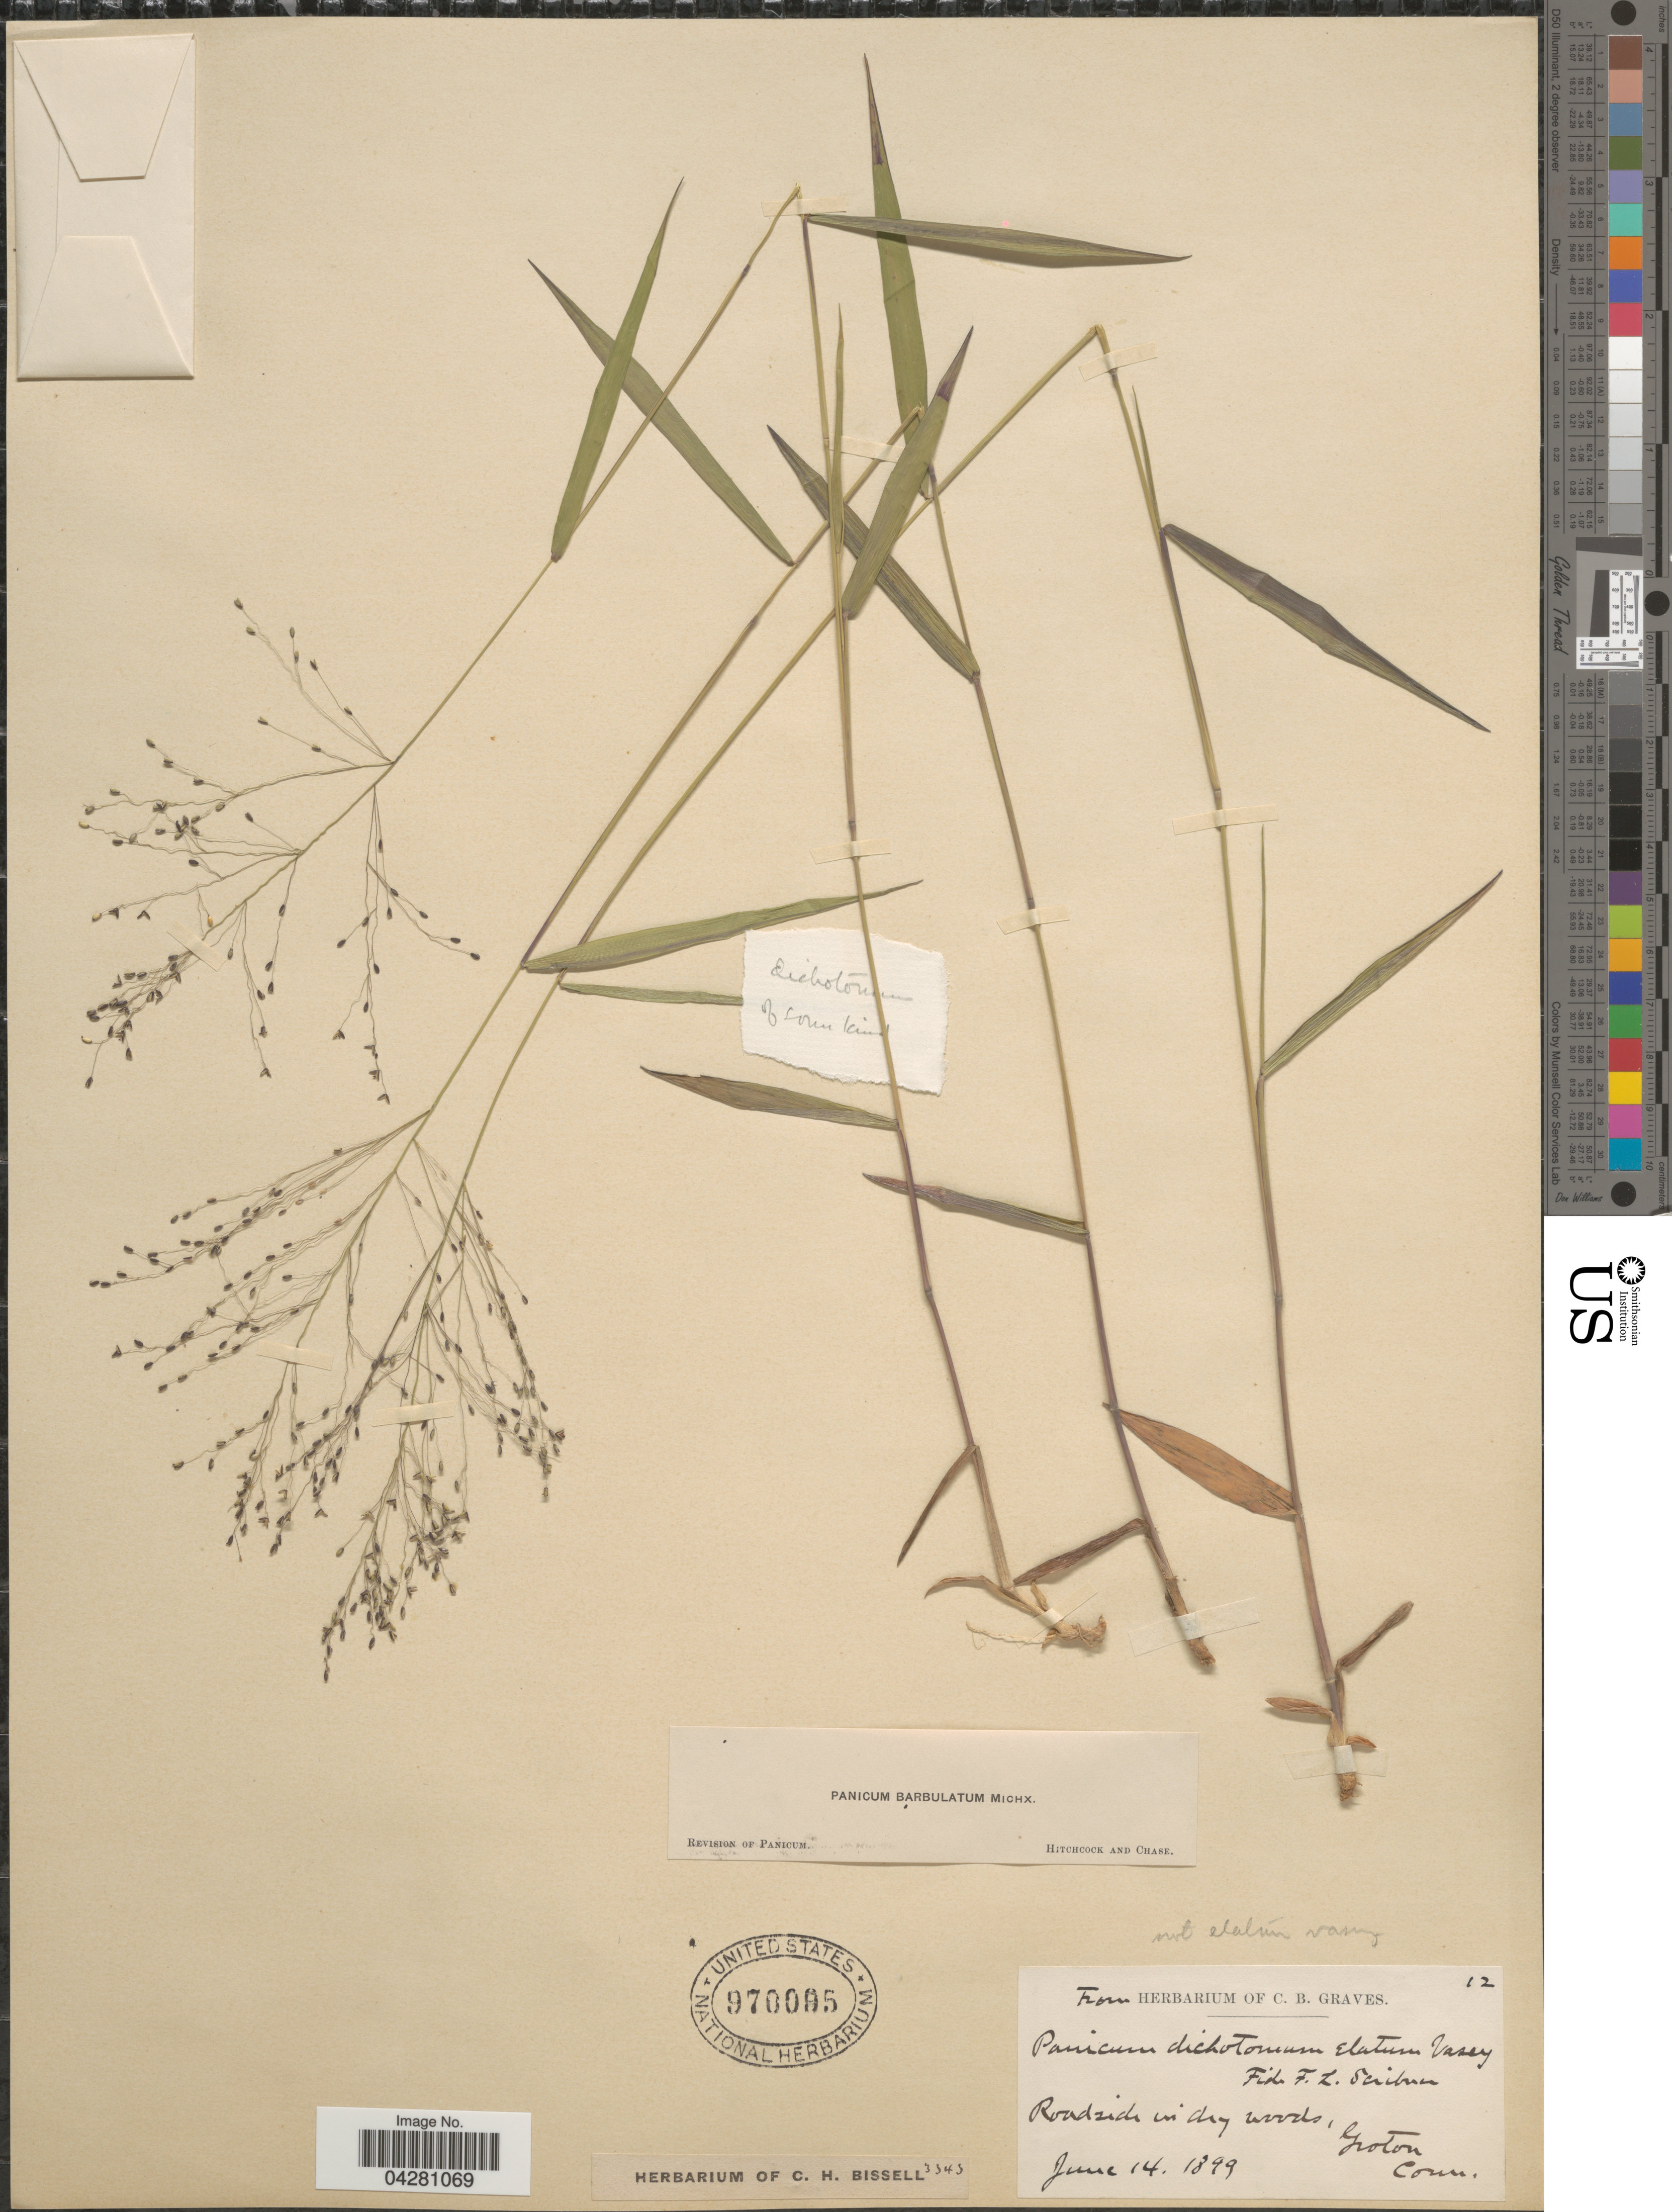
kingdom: Plantae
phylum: Tracheophyta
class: Liliopsida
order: Poales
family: Poaceae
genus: Dichanthelium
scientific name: Dichanthelium dichotomum var. dichotomum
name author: (L.) Gould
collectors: C. Graves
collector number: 12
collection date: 1899-06-14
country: United States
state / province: Connecticut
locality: Roadside in dry woods, Groton.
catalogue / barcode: US 970095